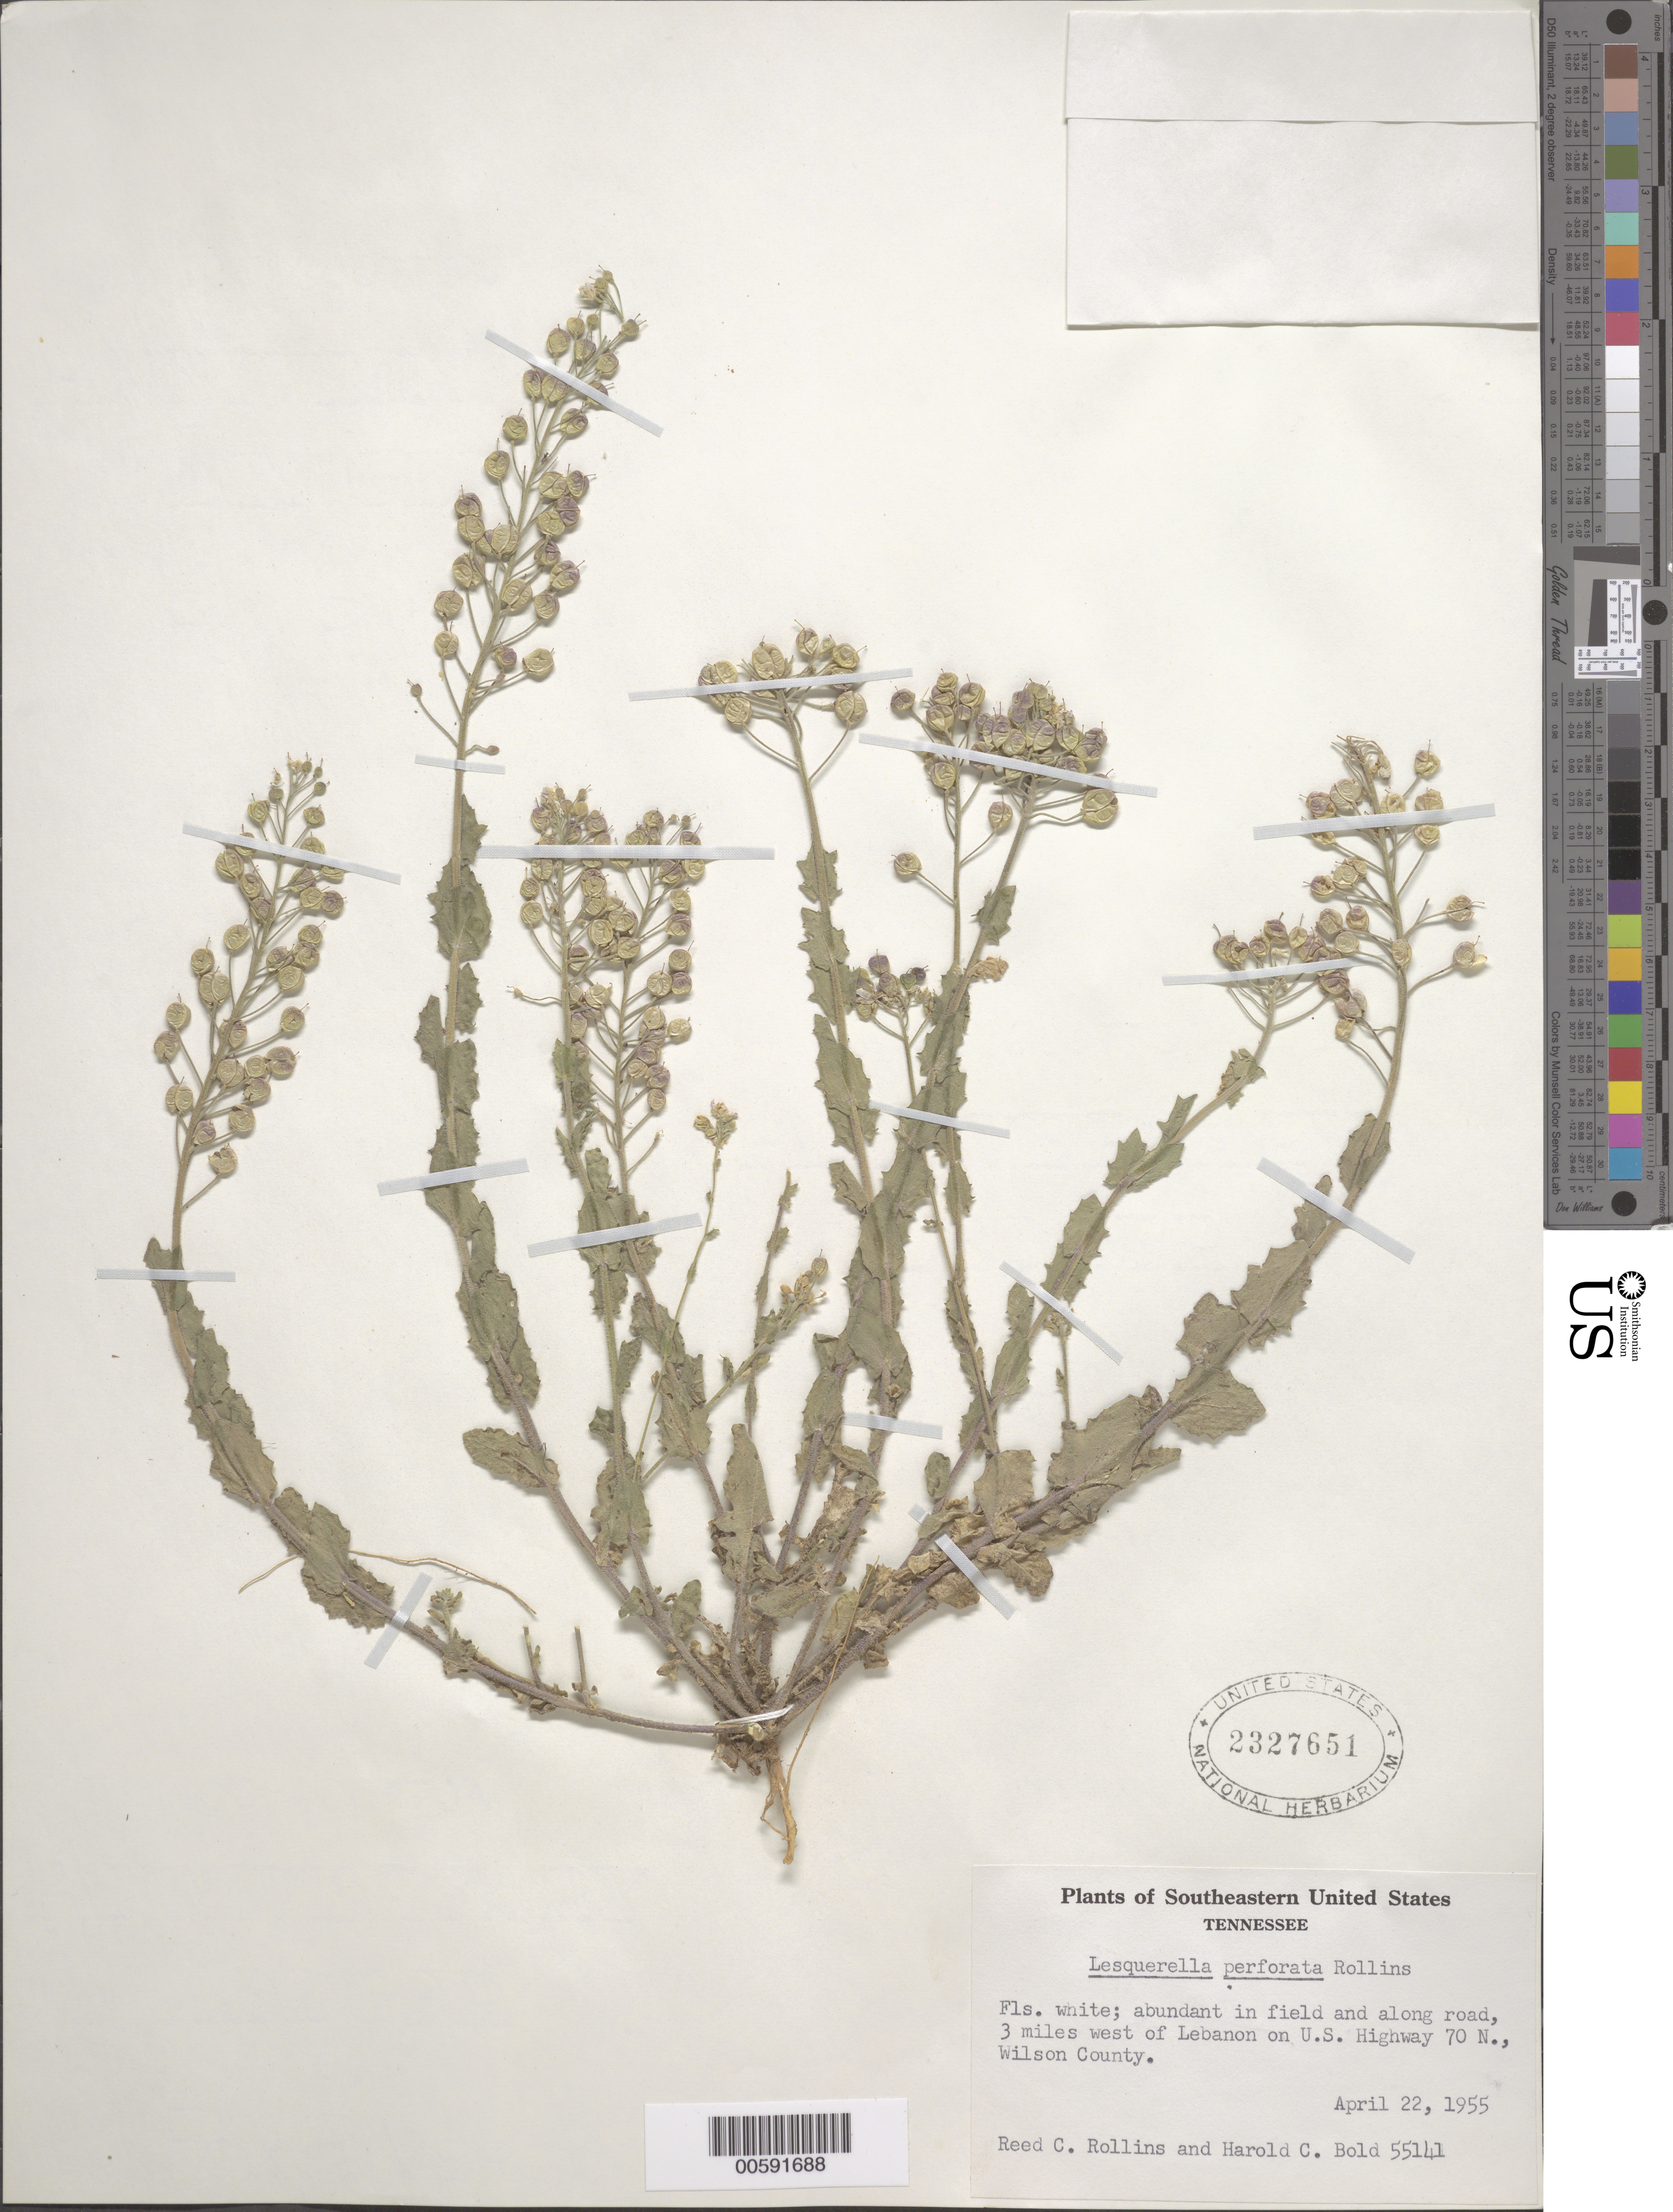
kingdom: Plantae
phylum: Tracheophyta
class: Magnoliopsida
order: Brassicales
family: Brassicaceae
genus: Lesquerella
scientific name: Lesquerella perforata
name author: Rollins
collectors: R. C. Rollins & H. Bold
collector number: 55141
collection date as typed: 22 Apr 1955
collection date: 1955-04-22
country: United States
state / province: Tennessee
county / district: Wilson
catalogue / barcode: US 2327651